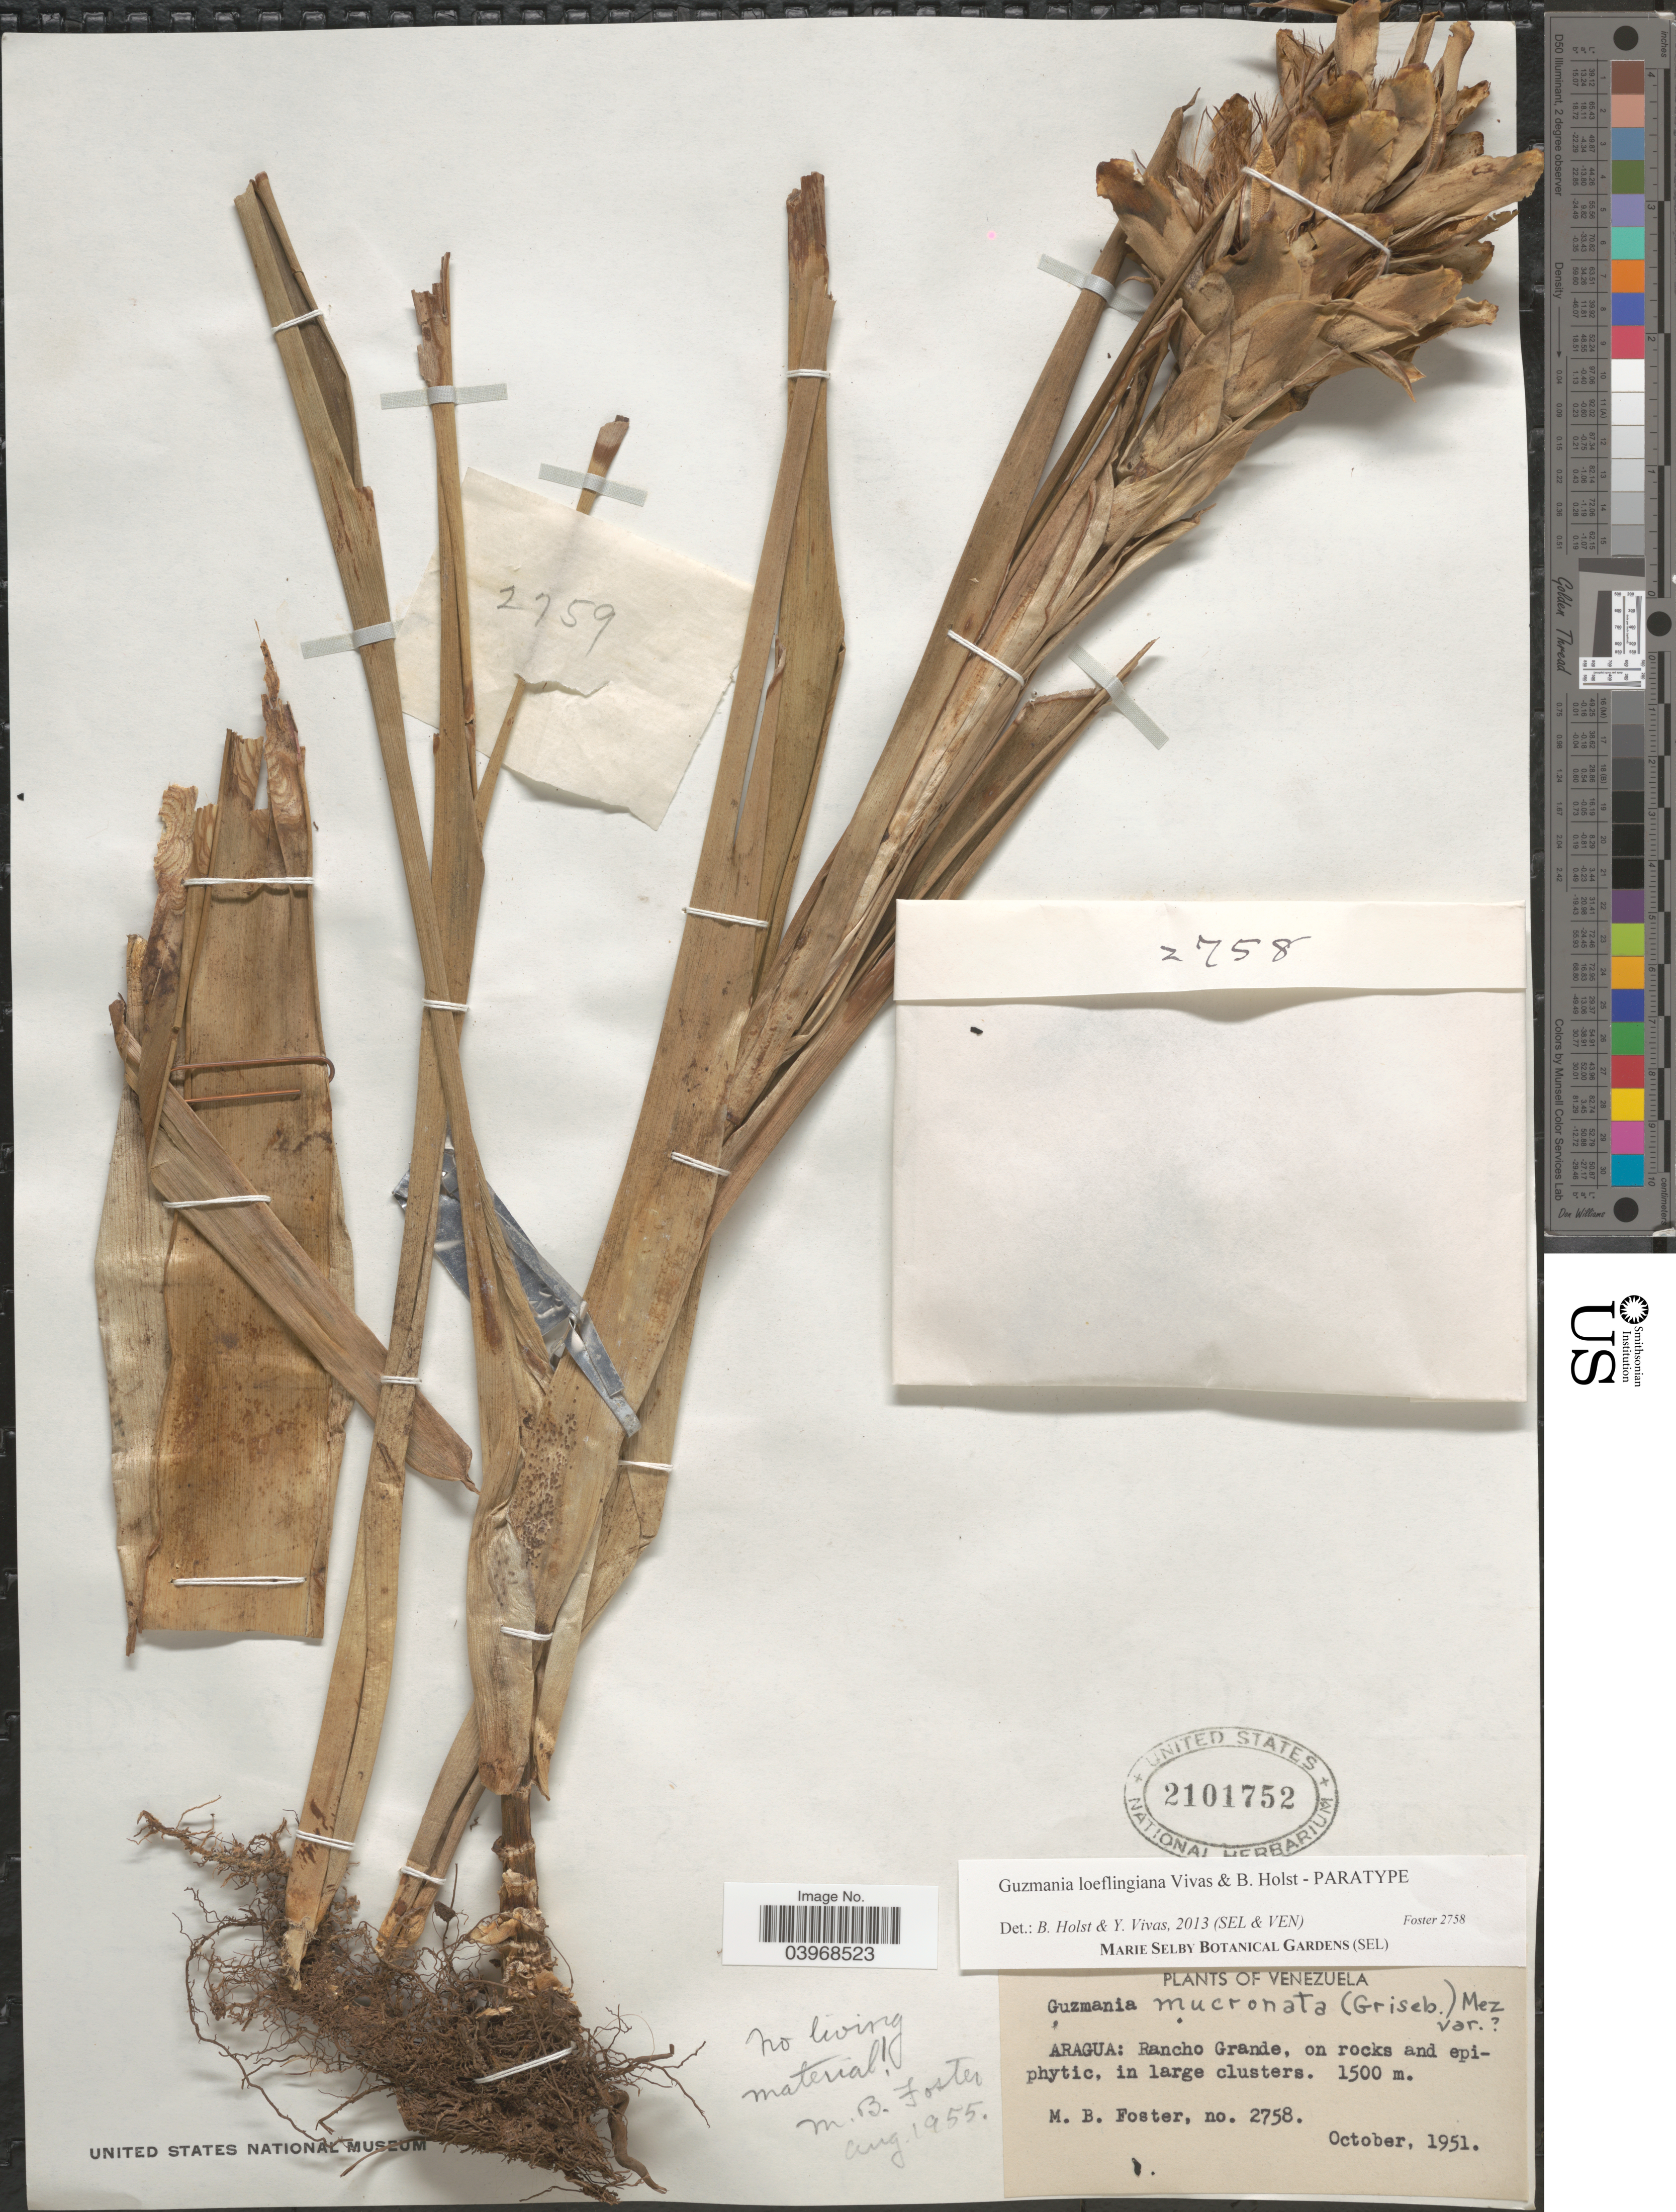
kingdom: Plantae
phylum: Tracheophyta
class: Liliopsida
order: Poales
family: Bromeliaceae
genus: Guzmania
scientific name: Guzmania loeflingiana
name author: Vivas & B. Holst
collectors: M. B. Foster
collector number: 2758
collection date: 1951-10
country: Venezuela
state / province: Aragua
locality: Rancho Grande, on rocks and epiphytic, in large clusters.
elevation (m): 1500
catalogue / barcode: US 2101752